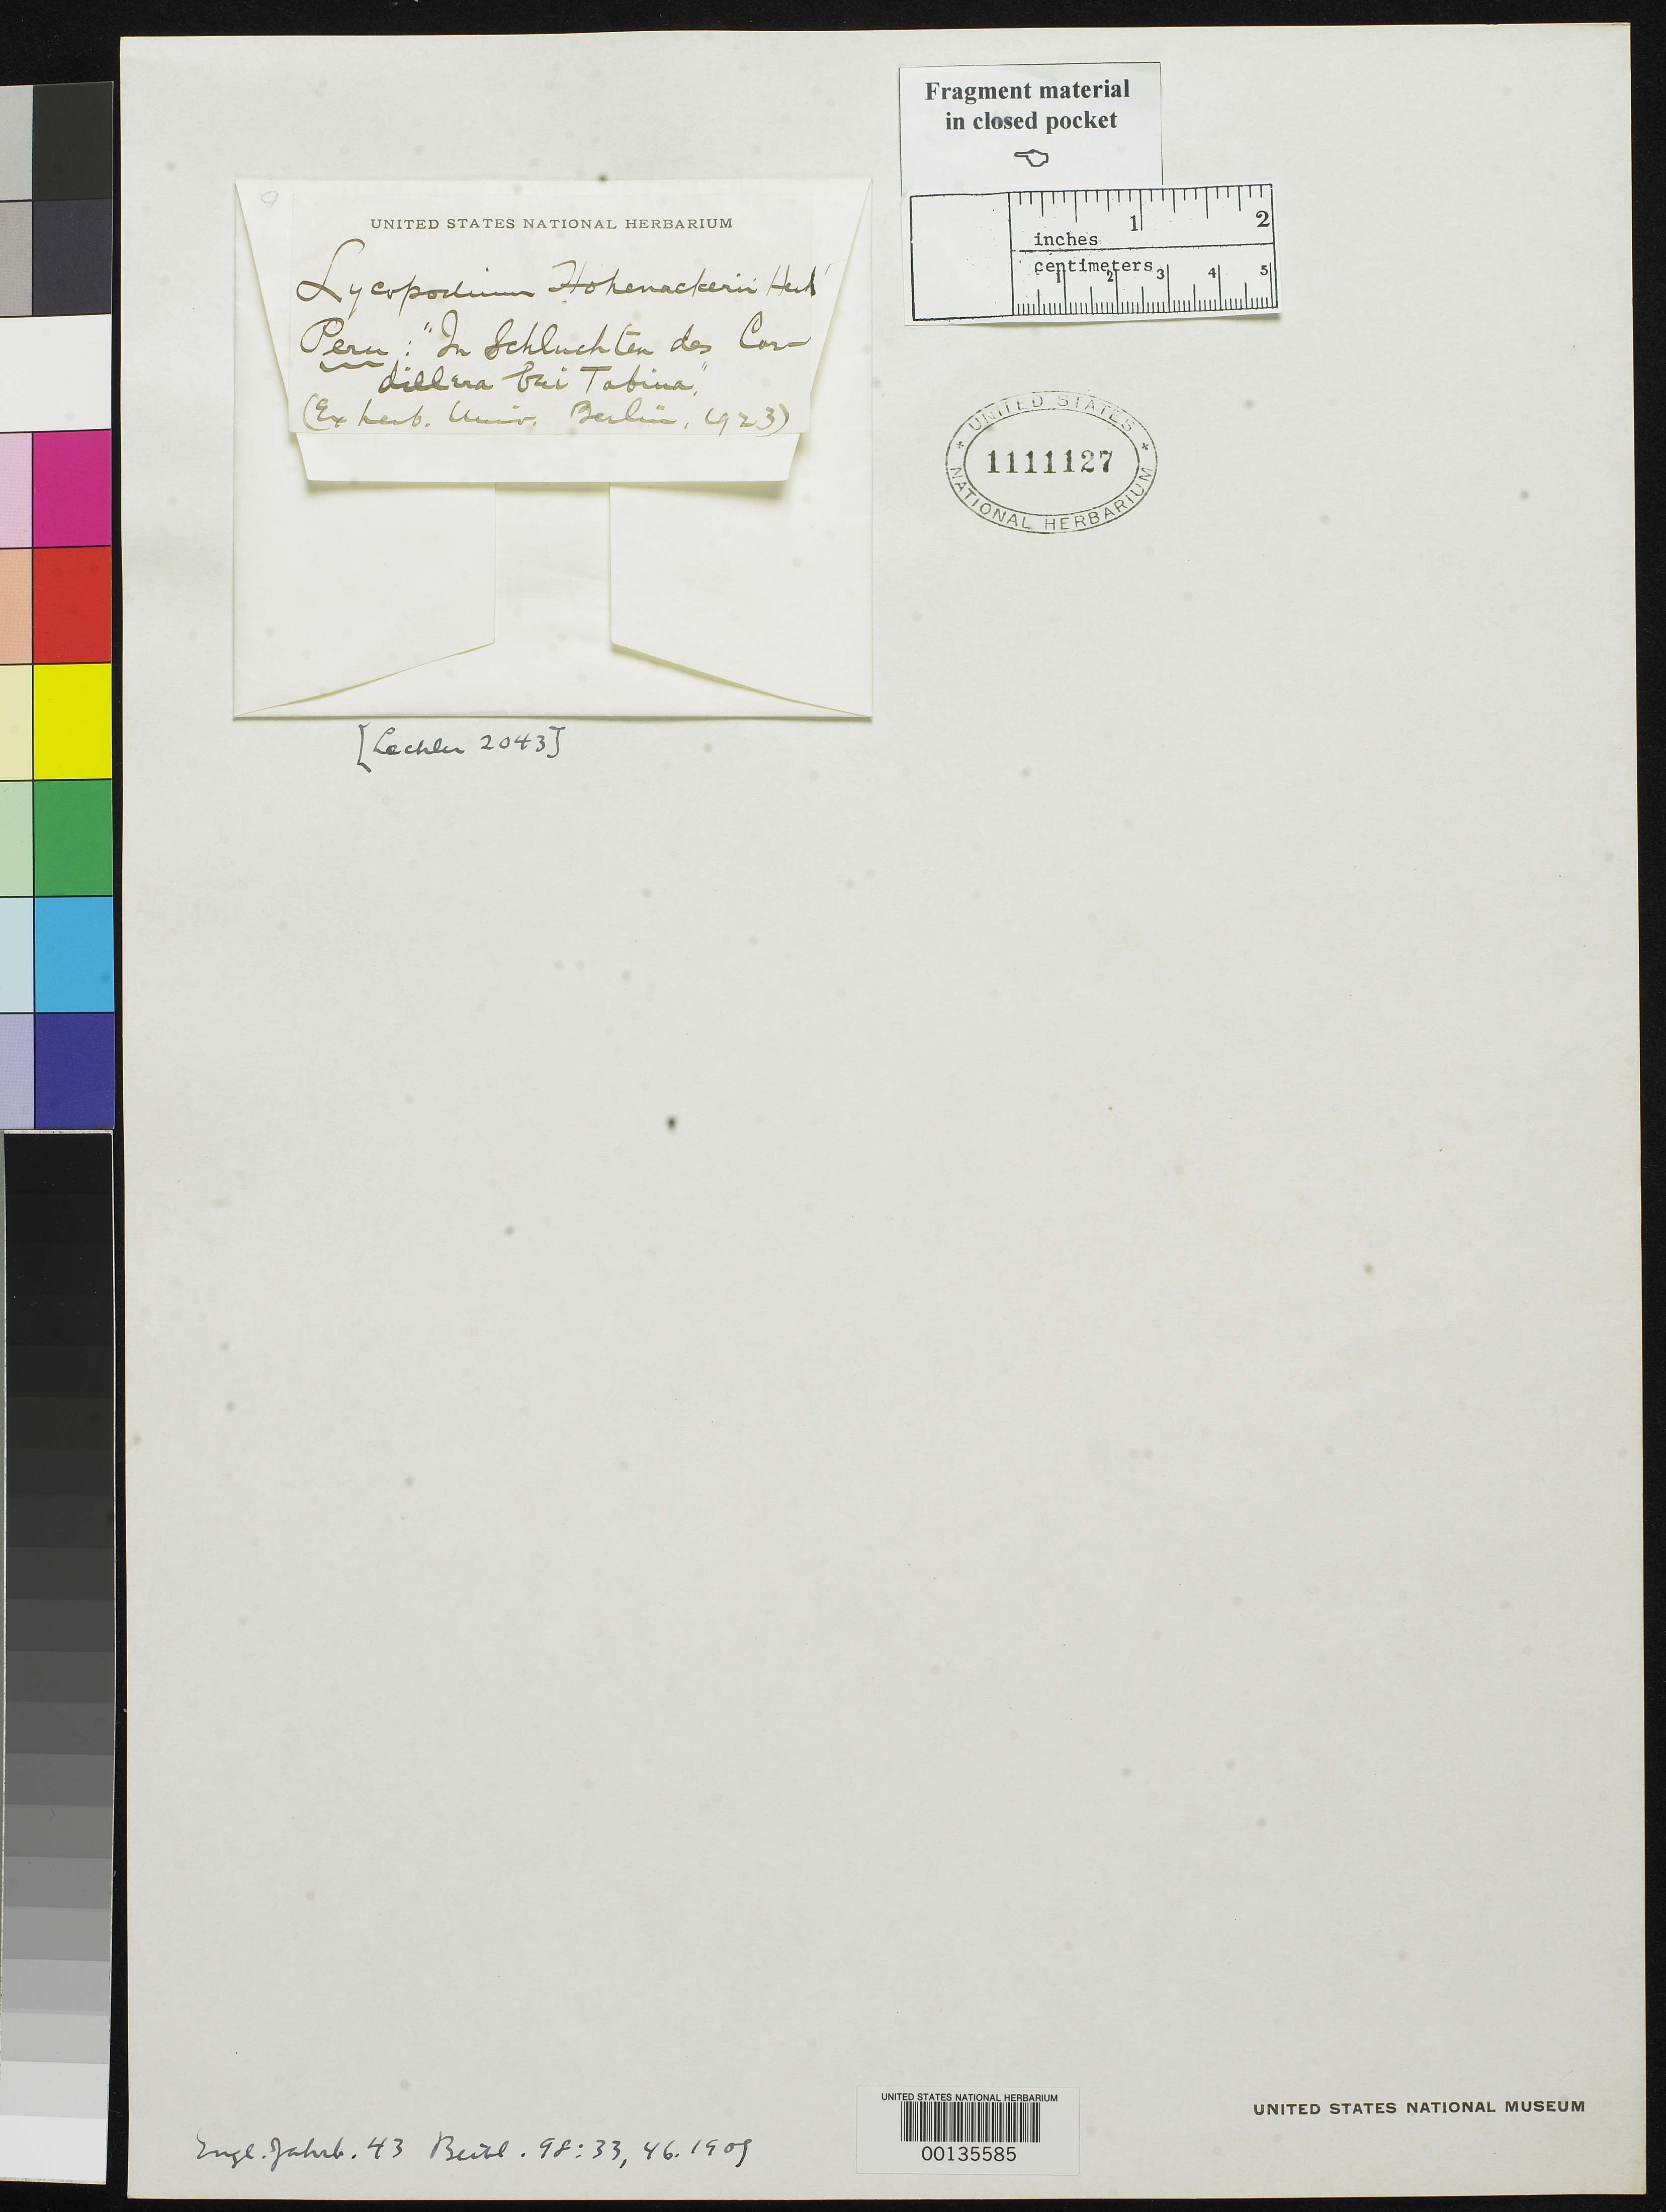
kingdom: Plantae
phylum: Tracheophyta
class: Lycopodiopsida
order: Lycopodiales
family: Lycopodiaceae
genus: Lycopodium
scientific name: Lycopodium hohenackeri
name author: Herter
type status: Type Collection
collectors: W. Lechler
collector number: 2043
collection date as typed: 1854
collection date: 1854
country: Peru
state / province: Puno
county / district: Carabaya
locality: District of Ollachea. In Schlichten Cordillere bei Tabina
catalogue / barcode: US 1111127